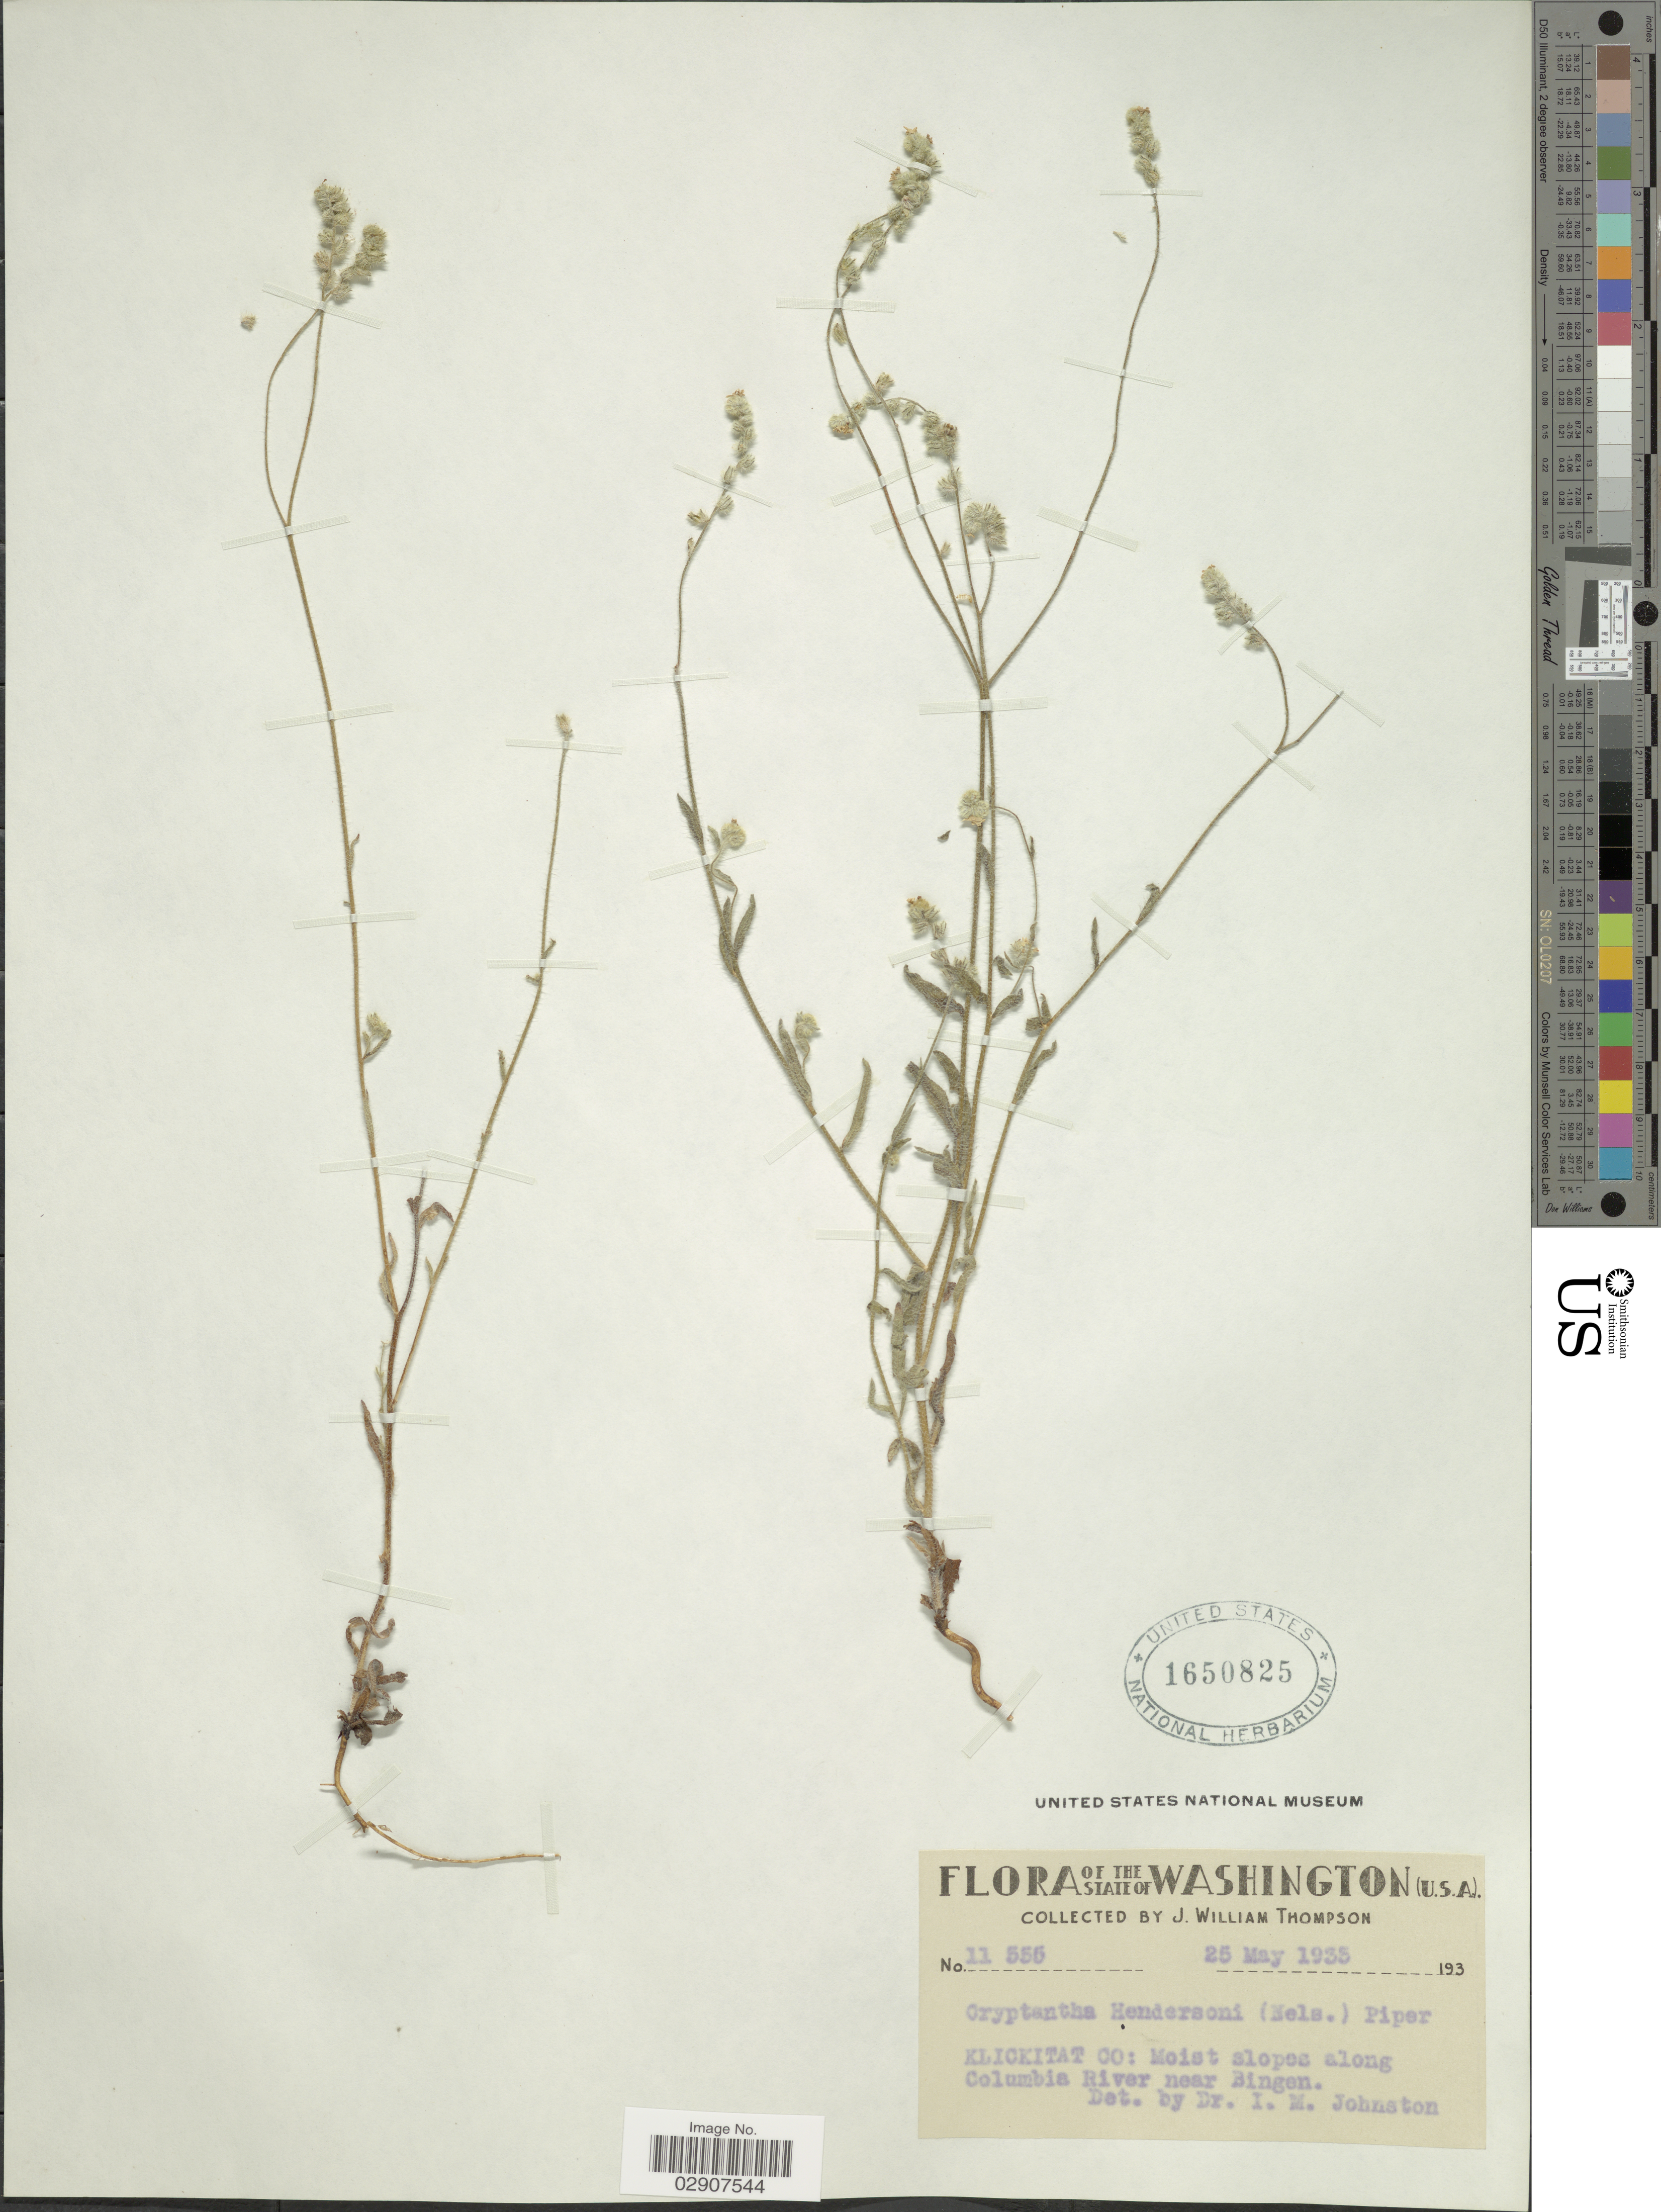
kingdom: Plantae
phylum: Tracheophyta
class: Magnoliopsida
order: Boraginales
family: Boraginaceae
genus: Cryptantha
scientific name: Cryptantha hendersonii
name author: (A. Nelson) A. Nelson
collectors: J. W. Thompson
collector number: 11556*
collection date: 1935-05-25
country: United States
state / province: Washington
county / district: Klickitat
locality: Klickitat Co.: Moist slopes along Columbia River near Bingen.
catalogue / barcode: US 1650825